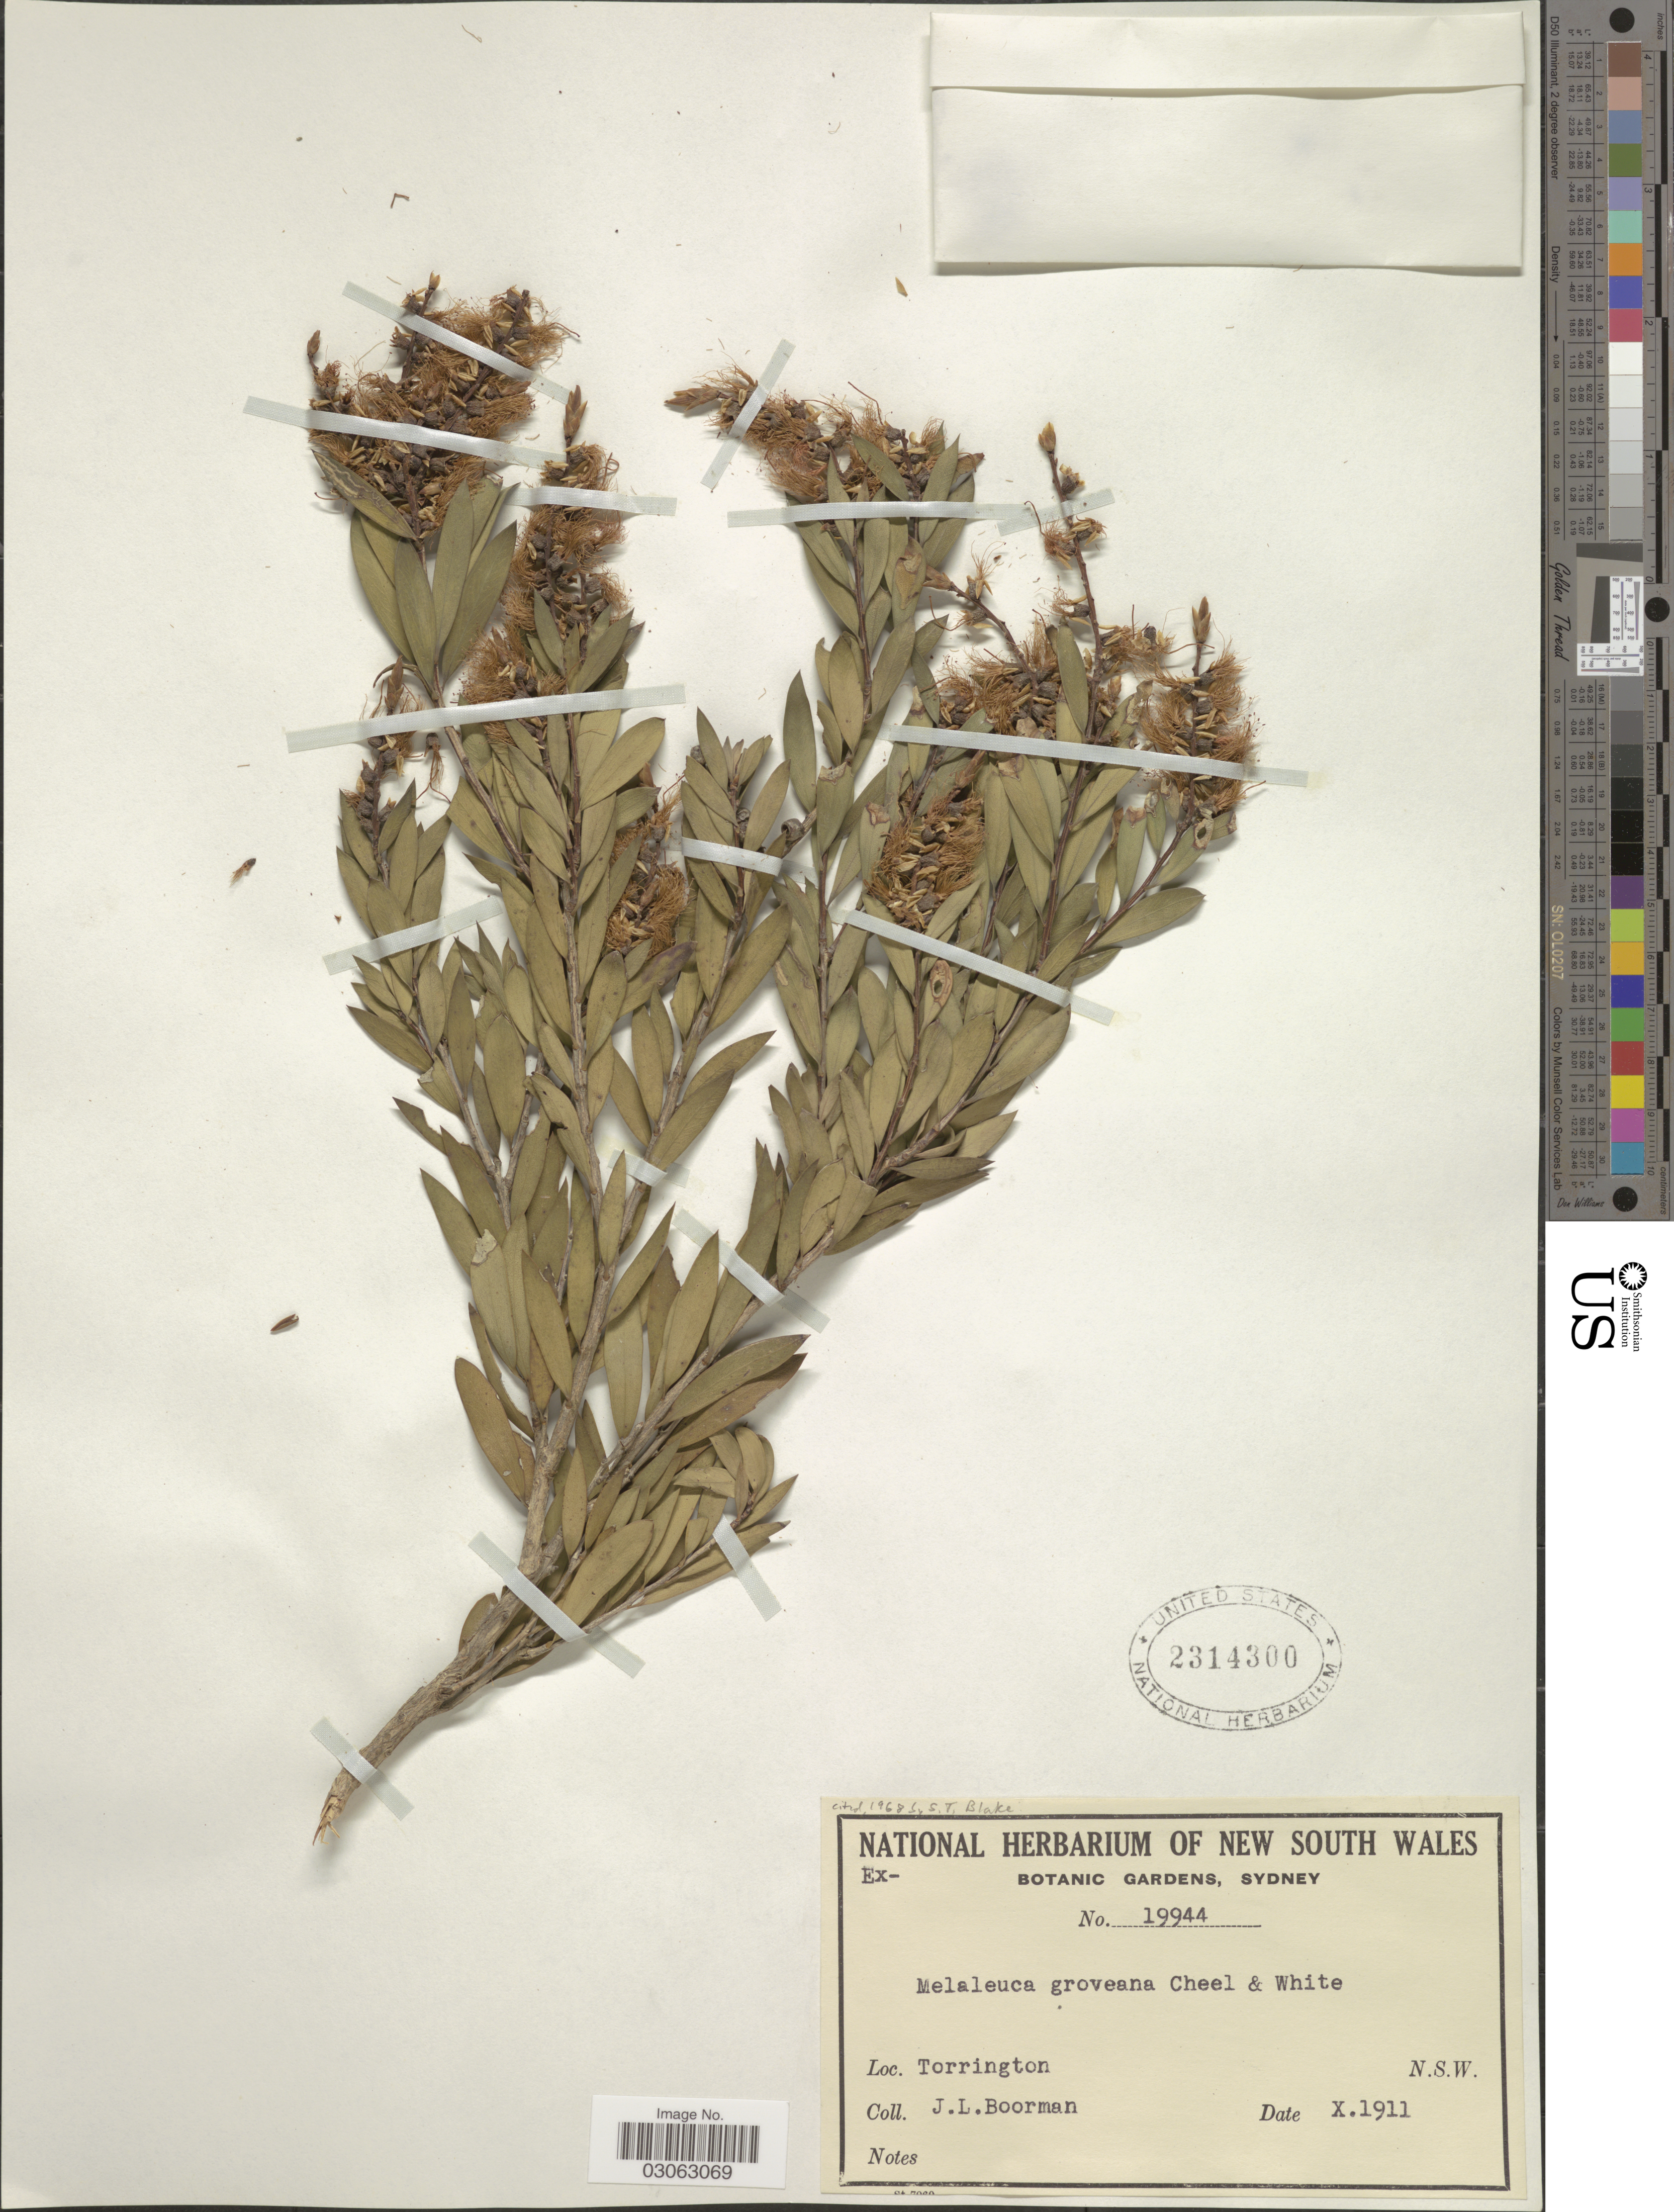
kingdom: Plantae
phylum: Tracheophyta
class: Magnoliopsida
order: Myrtales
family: Myrtaceae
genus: Melaleuca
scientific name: Melaleuca groveana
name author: Cheel & C.T. White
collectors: J. Boorman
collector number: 19944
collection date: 1911-10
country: Australia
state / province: New South Wales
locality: Torrington. N. S. W.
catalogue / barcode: US 2314300